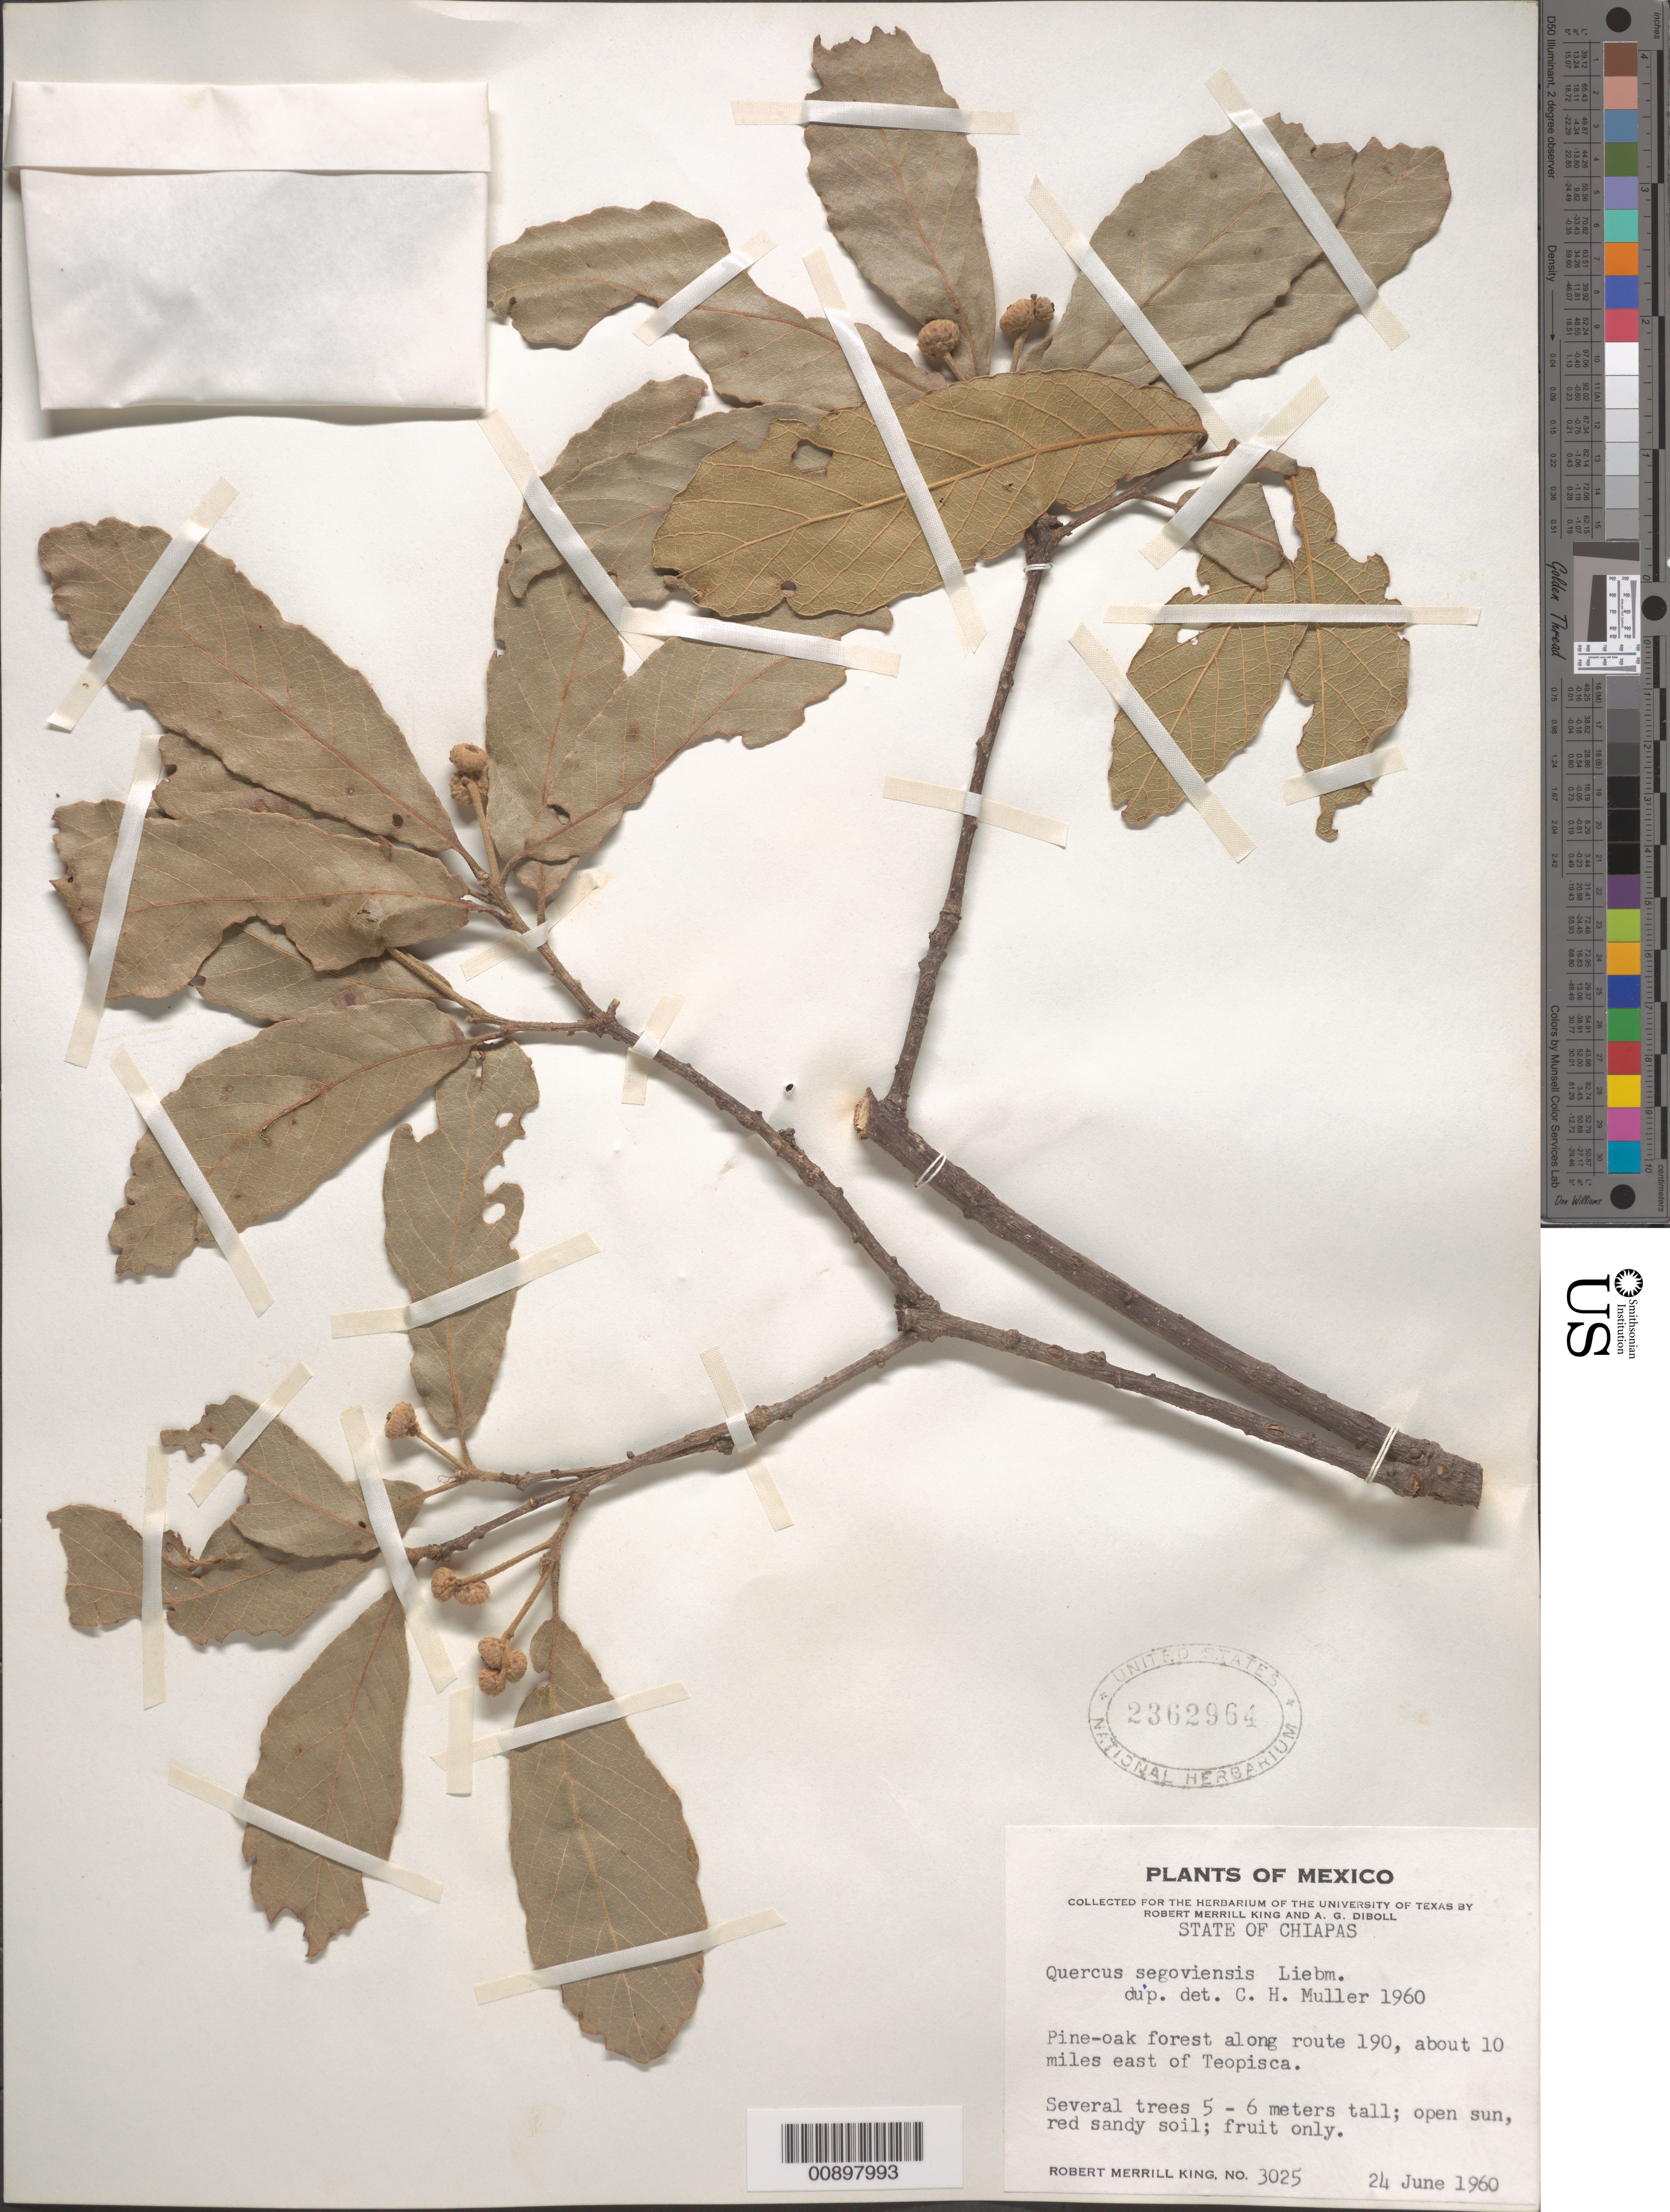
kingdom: Plantae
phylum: Tracheophyta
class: Magnoliopsida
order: Fagales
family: Fagaceae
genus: Quercus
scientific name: Quercus segoviensis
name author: Liebm.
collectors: R. M. King & A. Diboll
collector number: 3025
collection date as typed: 24 Jun 1960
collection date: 1960-06-24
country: Mexico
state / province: Chiapas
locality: Along route 190, about 10 miles east of Teopisca. State of Chiapas.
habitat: Pine-oak forest. Open sun, red sandy soil.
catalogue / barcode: US 2362964